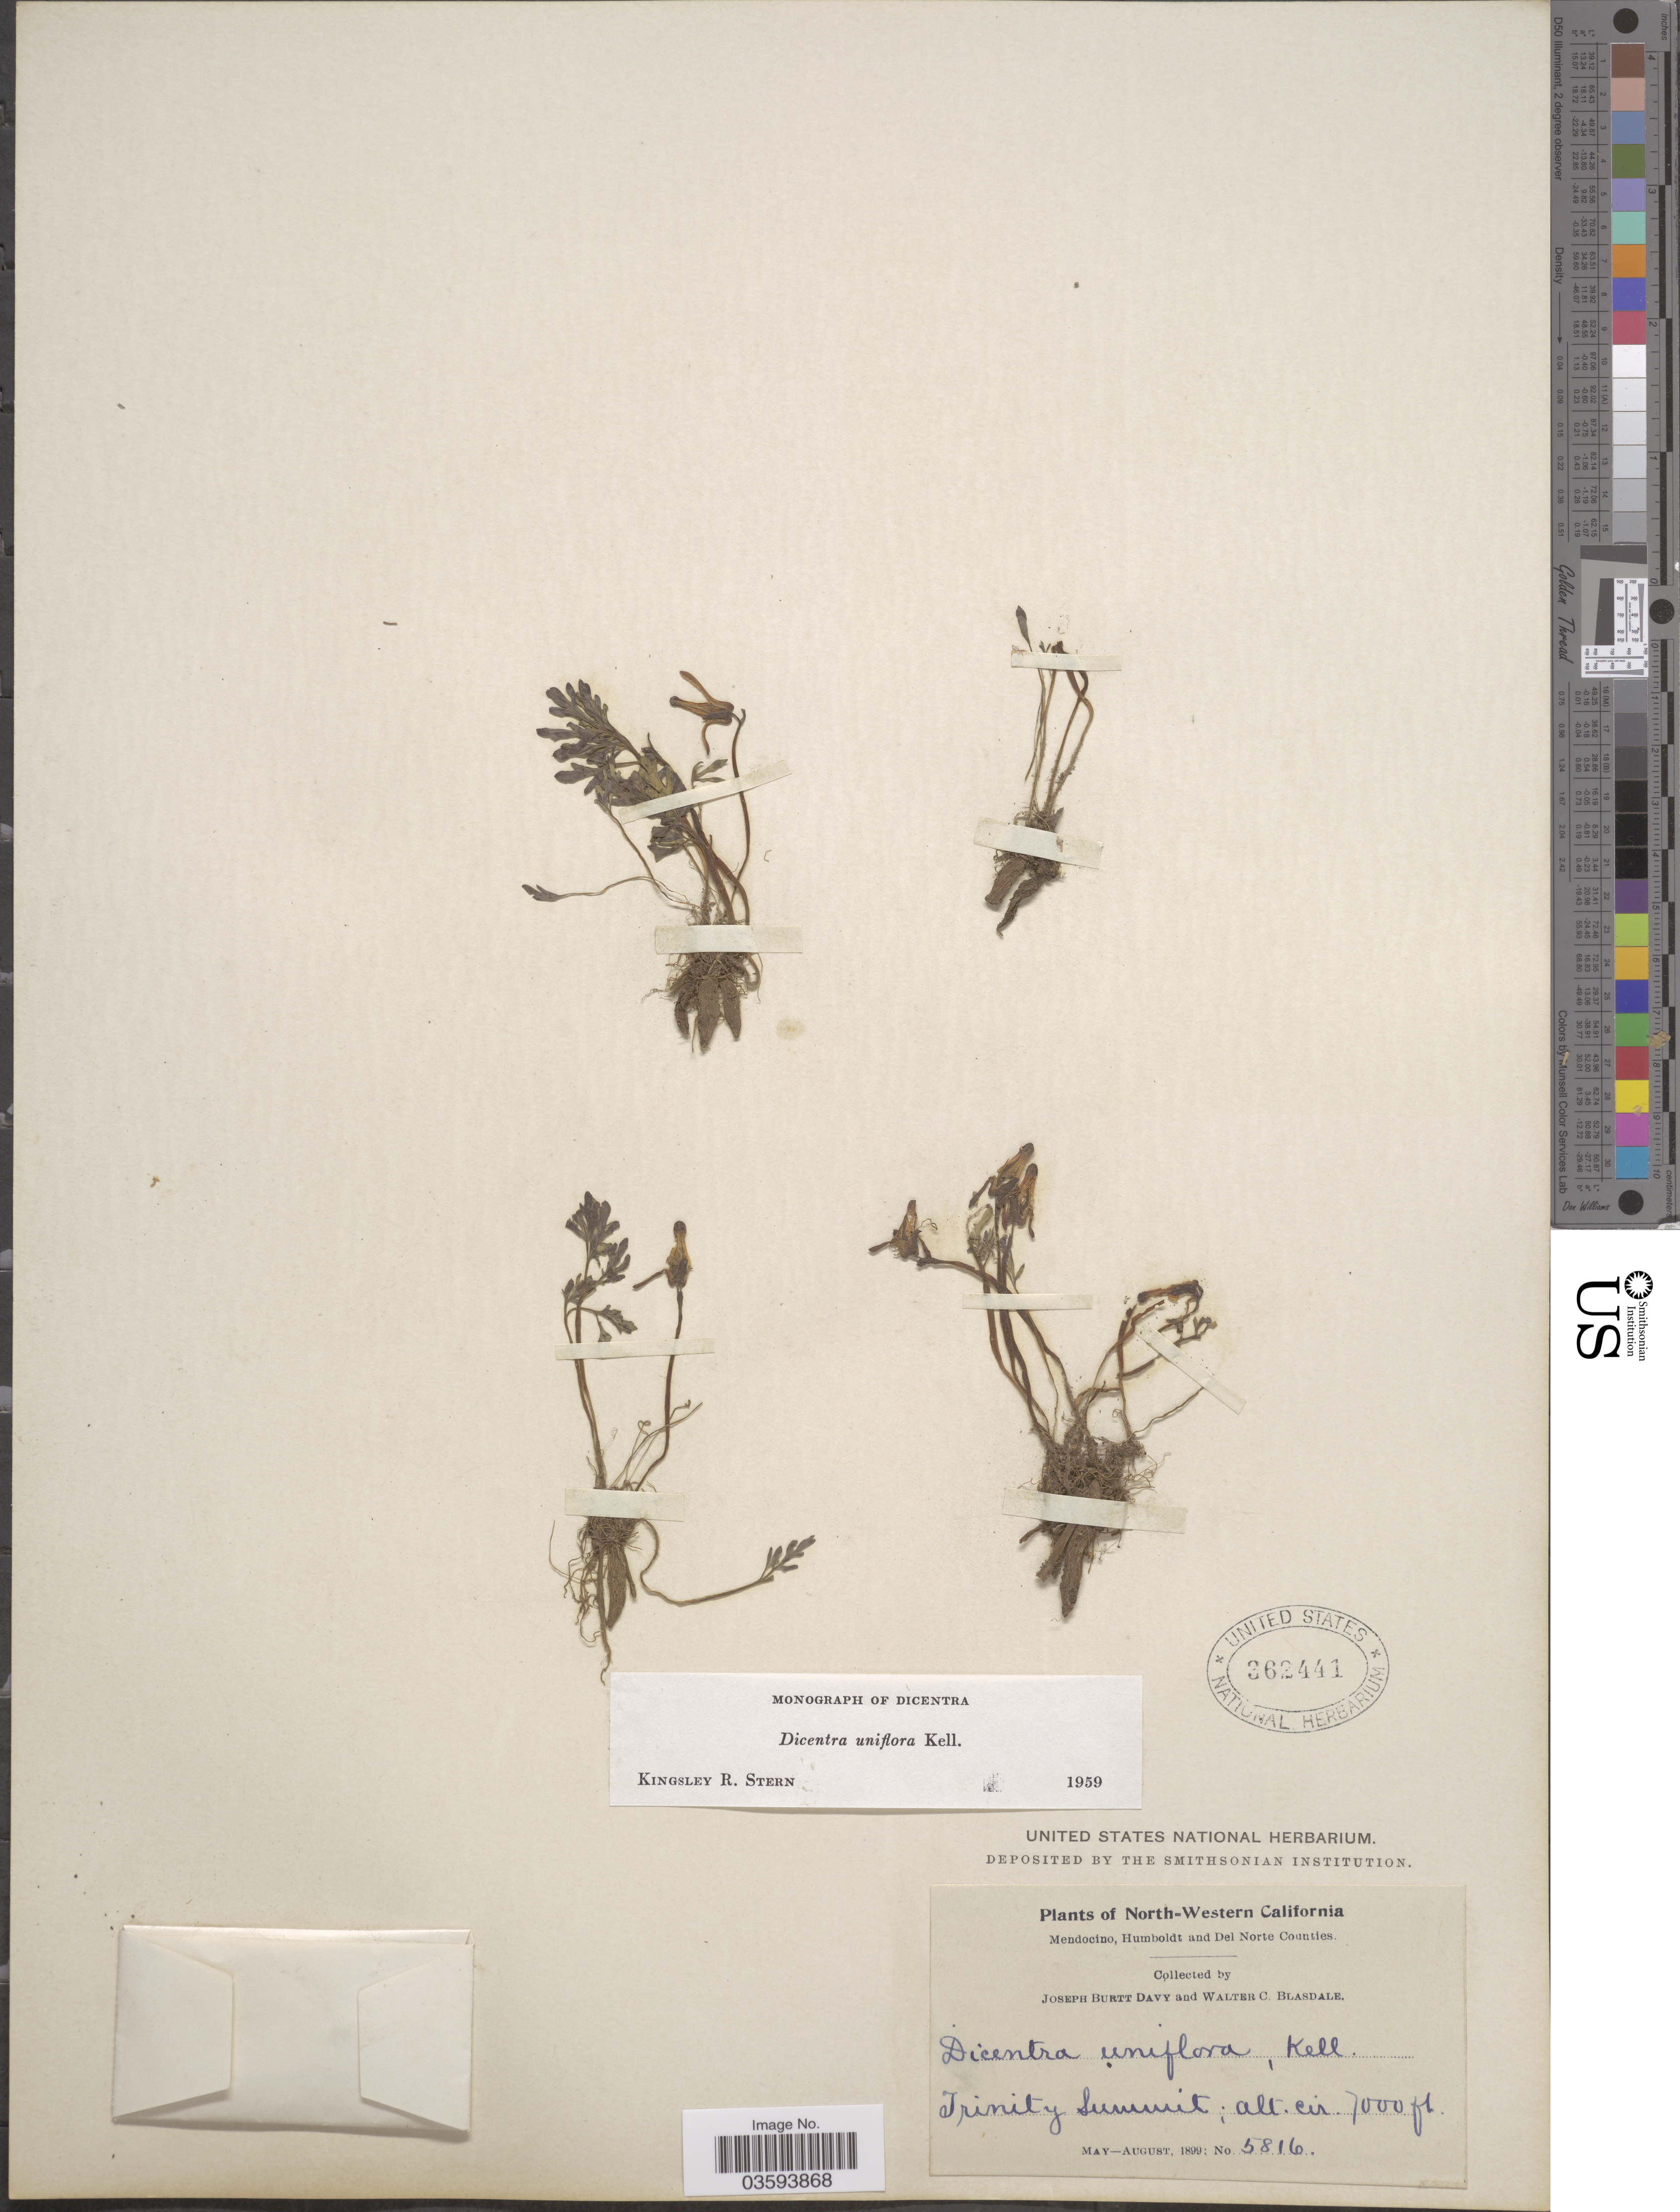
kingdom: Plantae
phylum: Tracheophyta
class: Magnoliopsida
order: Ranunculales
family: Papaveraceae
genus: Dicentra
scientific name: Dicentra uniflora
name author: Kellogg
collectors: J. Burtt Davy & W. Blasdale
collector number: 5816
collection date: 1899-05/1899-08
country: United States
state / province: California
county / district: Mendocino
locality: North-Western California. Mendocino, Humboldt and Del Norte Counties. Trinity Summit.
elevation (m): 2134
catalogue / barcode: US 362441